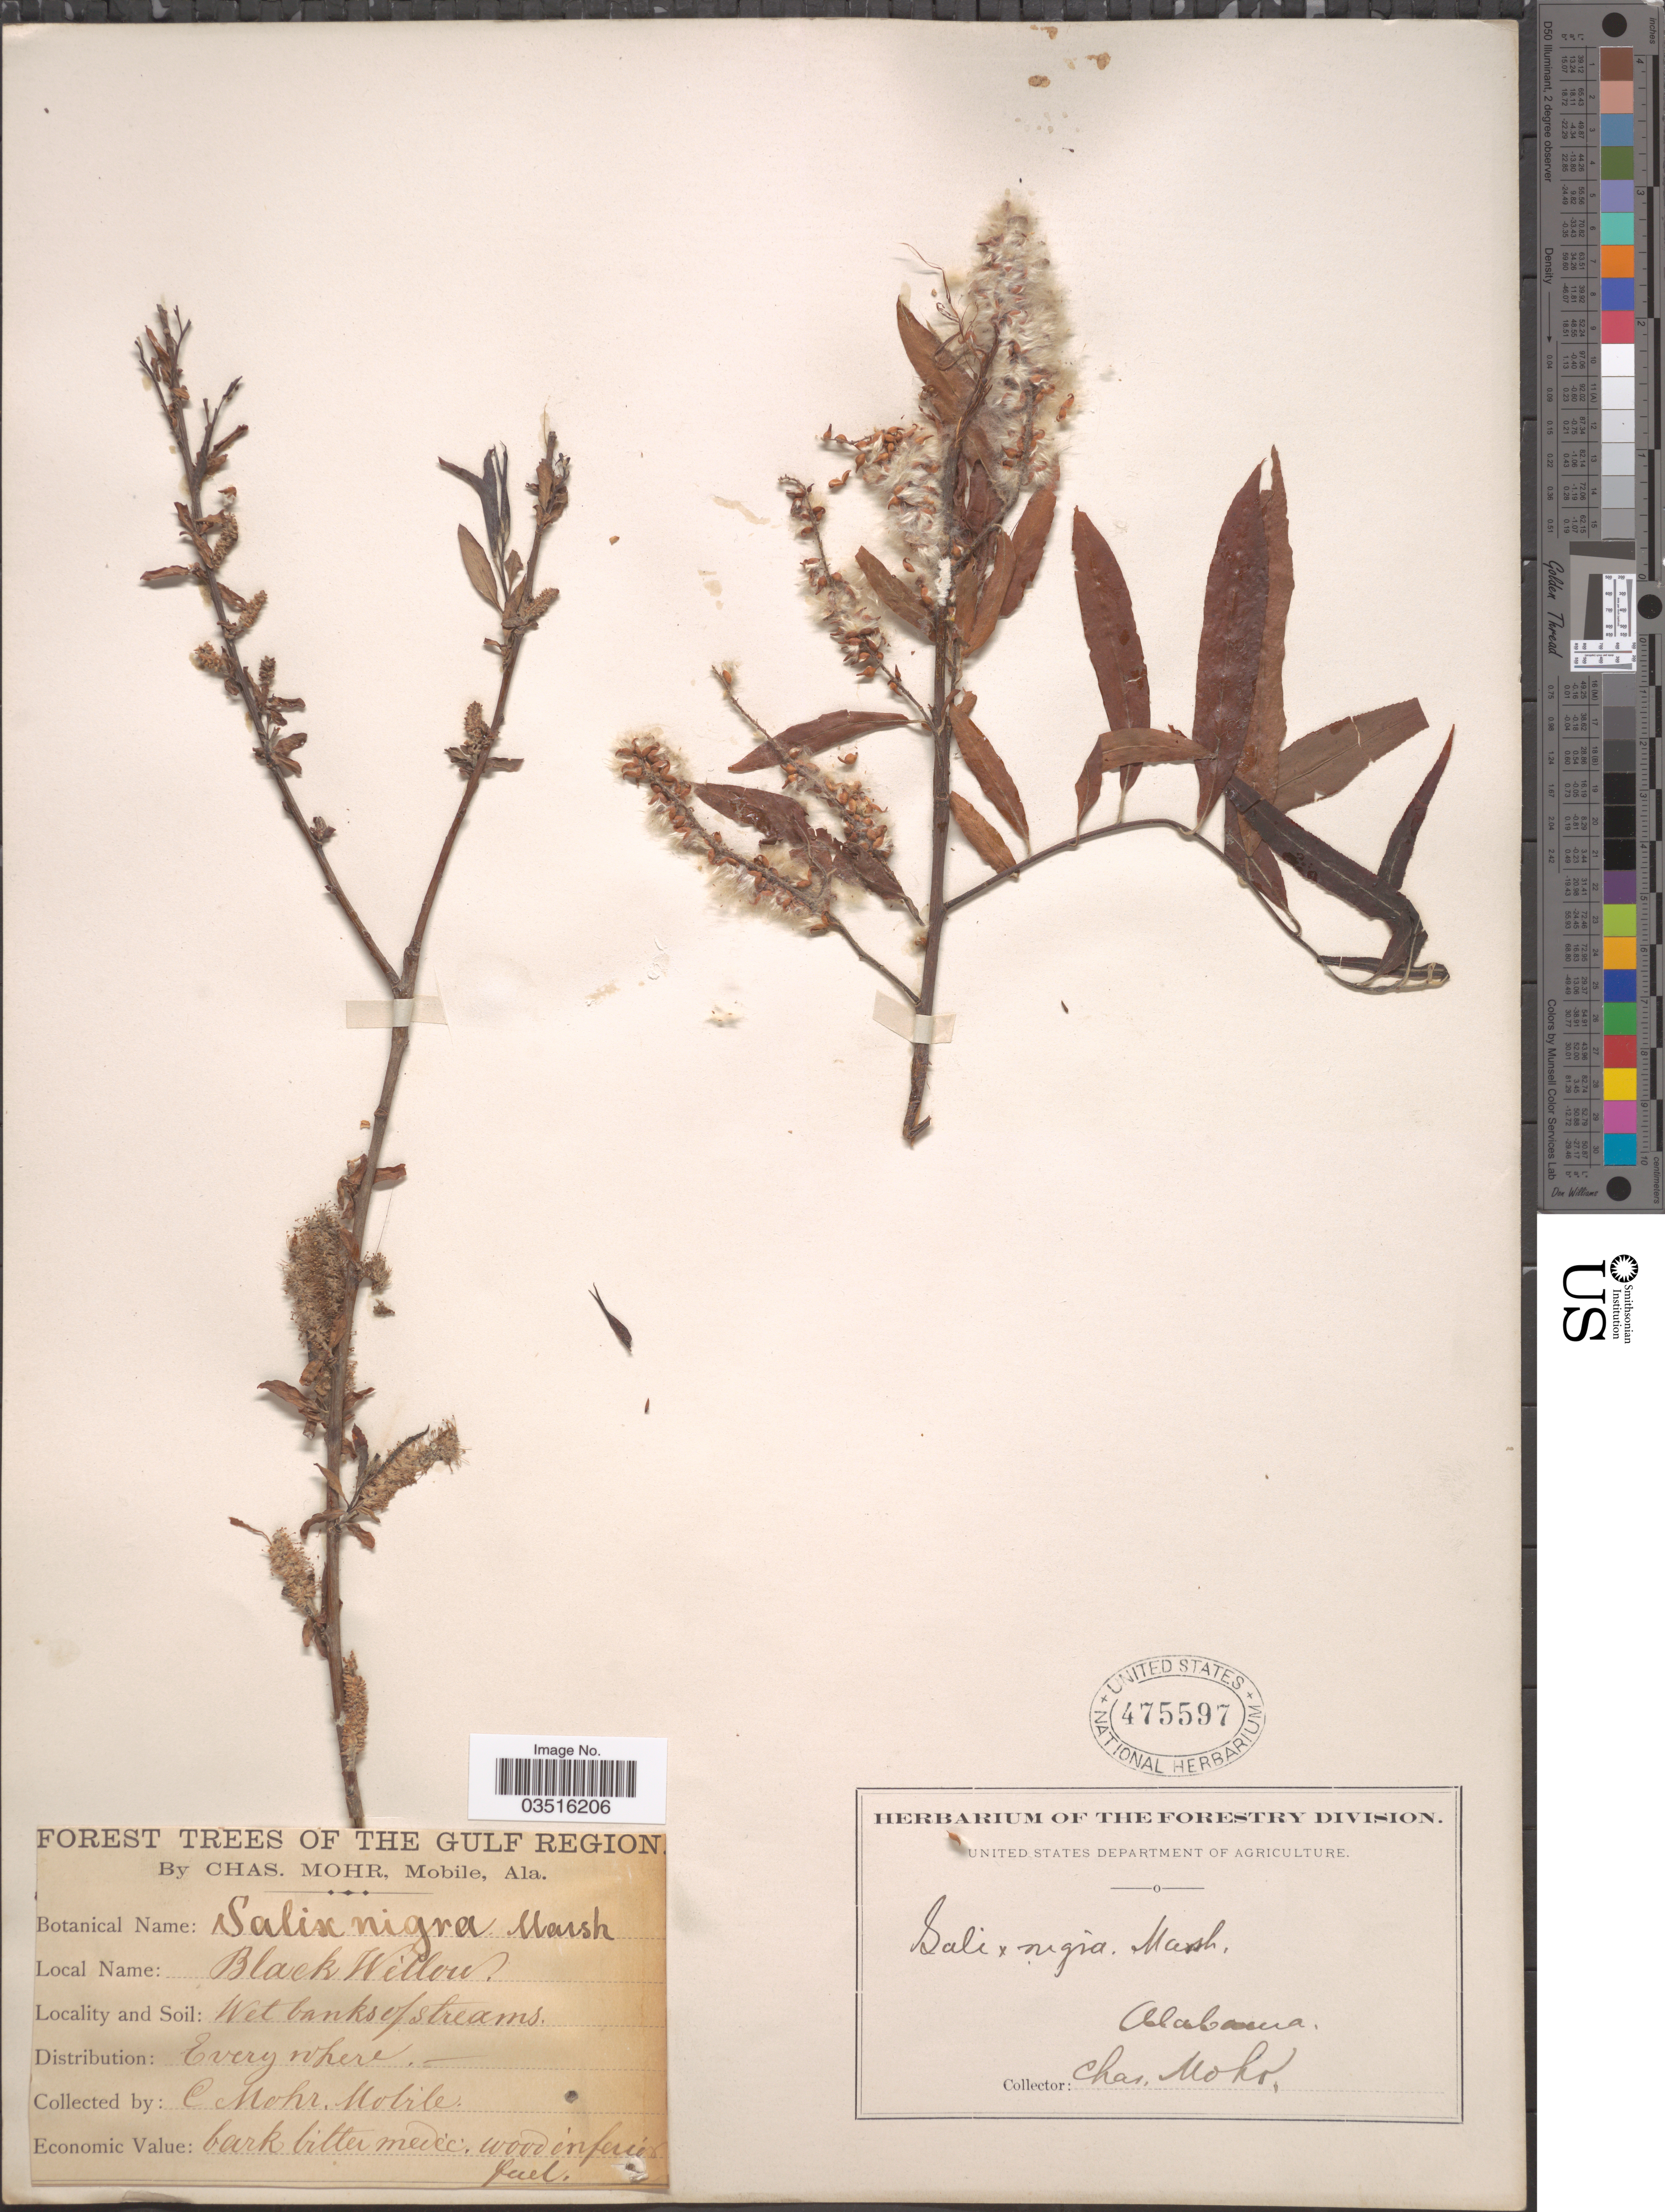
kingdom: Plantae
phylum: Tracheophyta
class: Magnoliopsida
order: Malpighiales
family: Salicaceae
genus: Salix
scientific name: Salix nigra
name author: Marshall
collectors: Mohr, C. T. (herbarium)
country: United States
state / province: Alabama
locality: The Gulf Region. Wet banks of streams. Mobile.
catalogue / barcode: US 475597